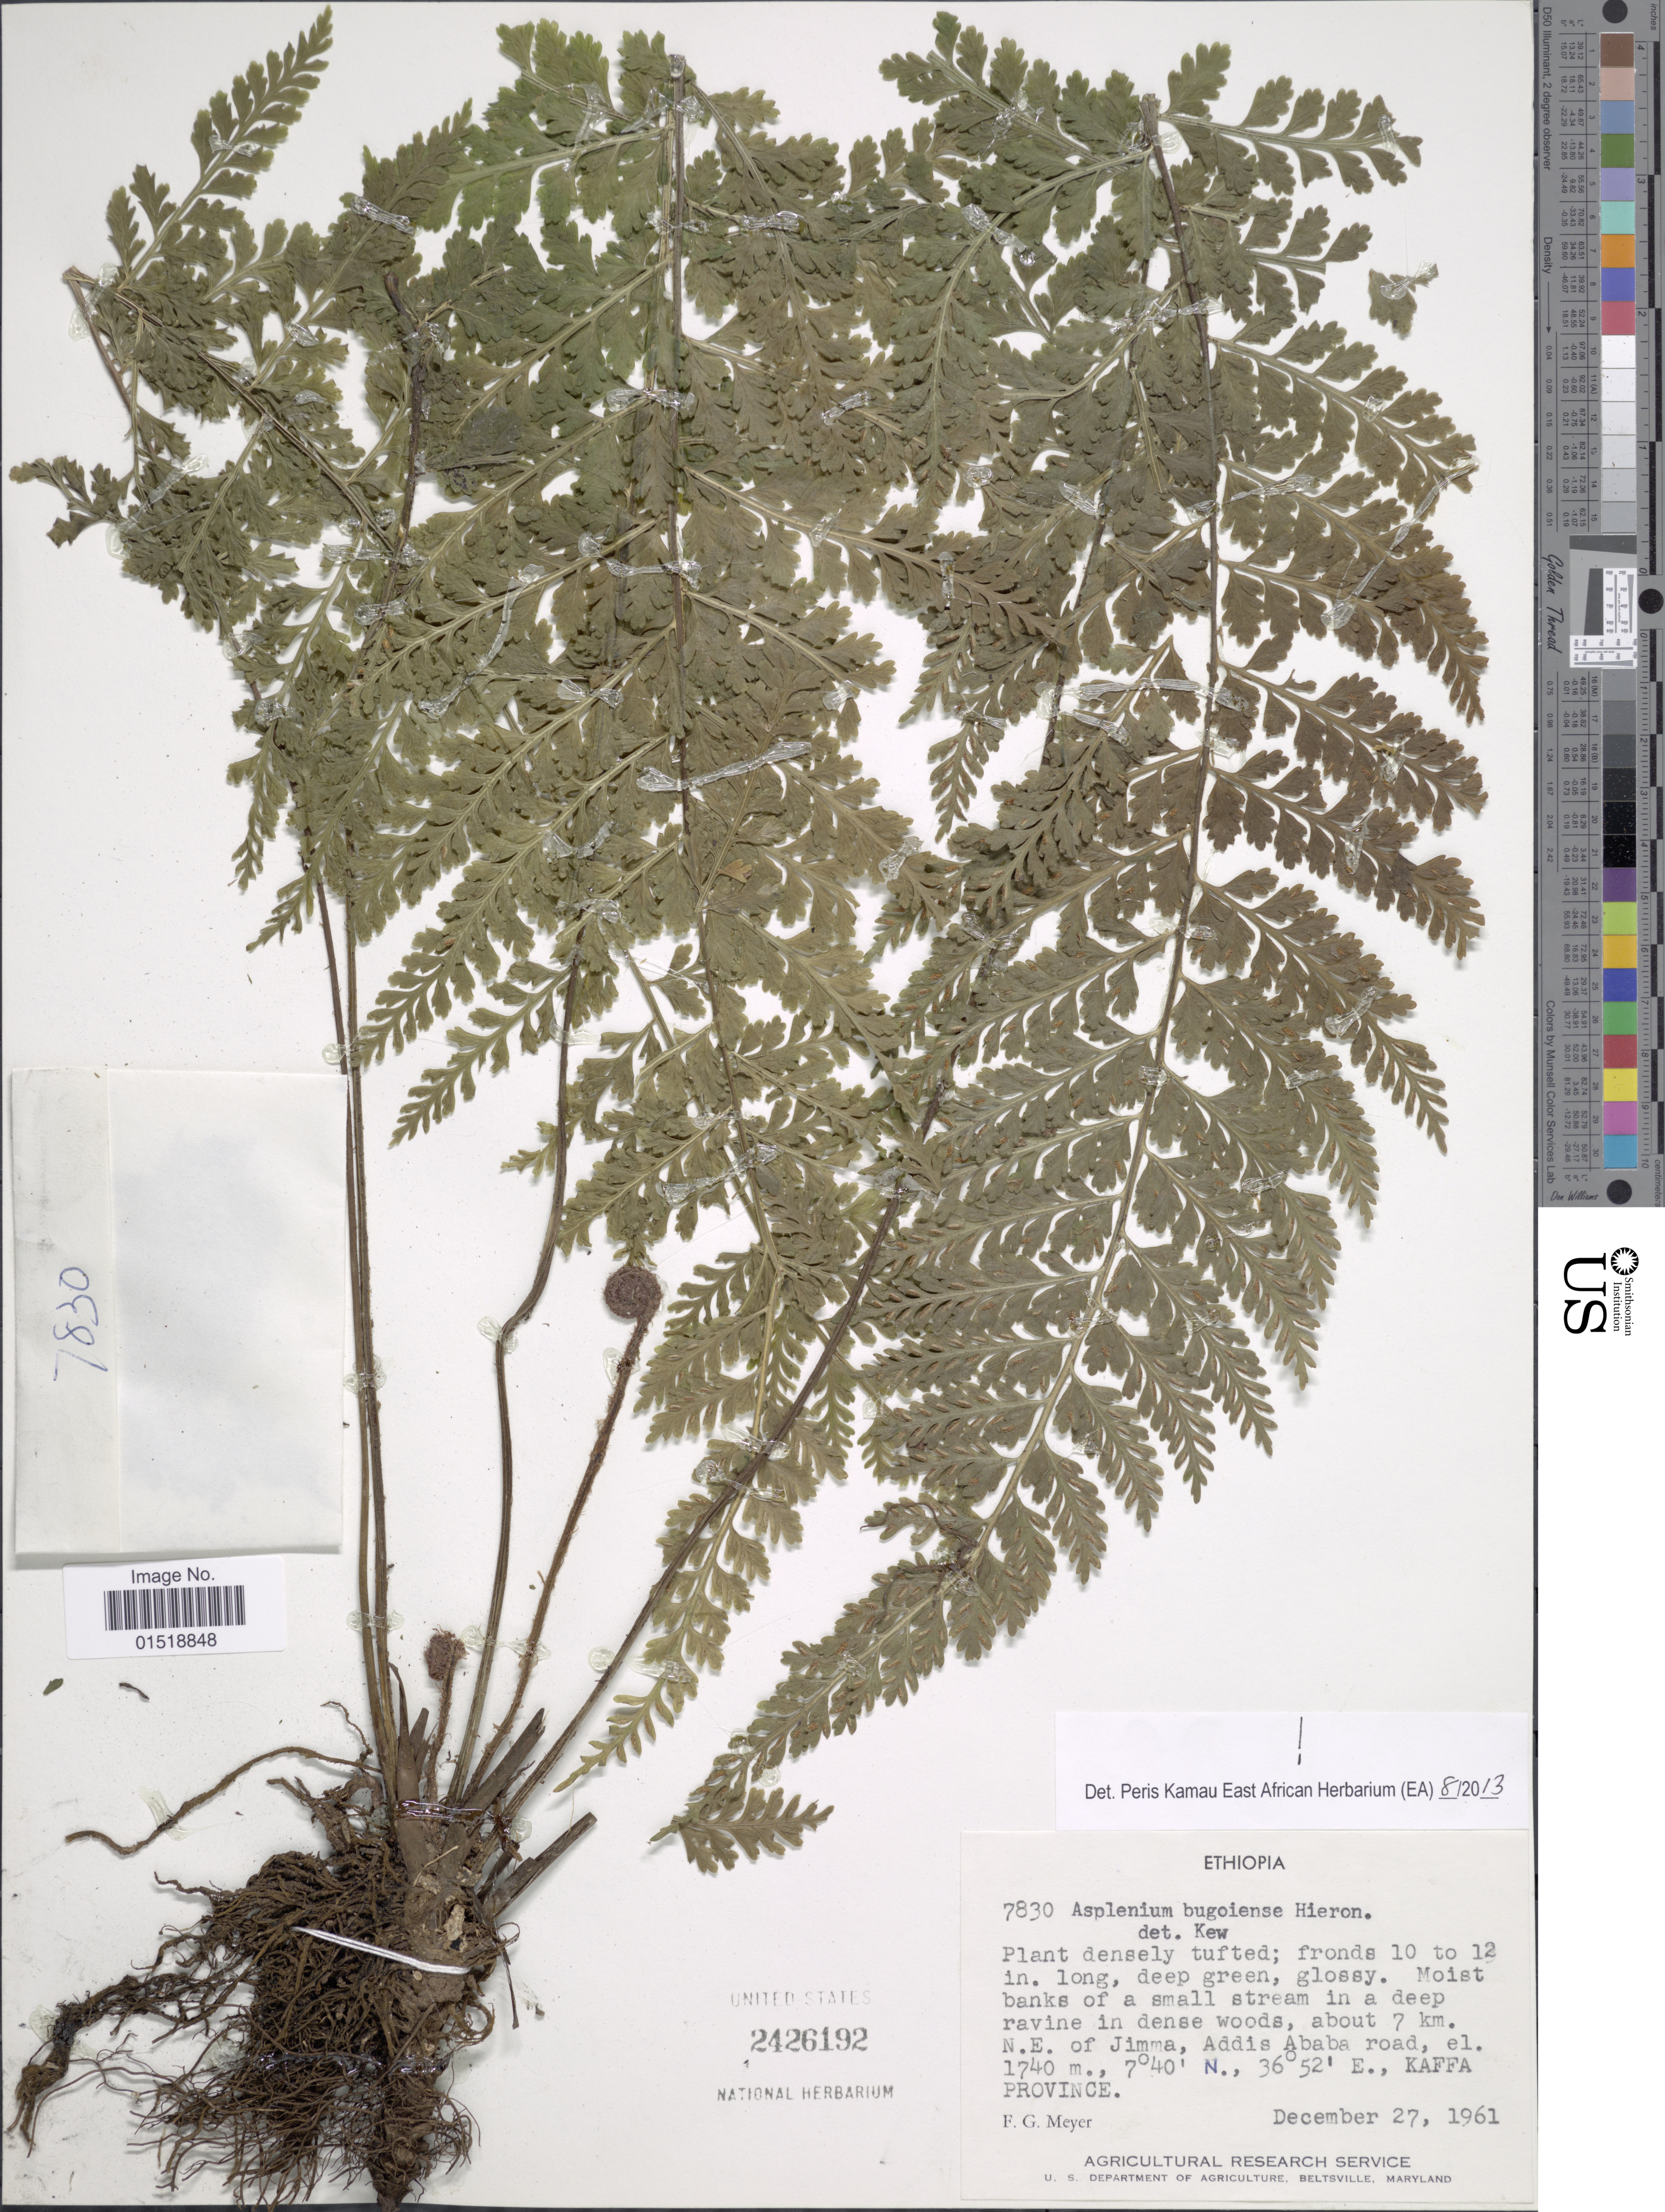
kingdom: Plantae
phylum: Tracheophyta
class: Polypodiopsida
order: Polypodiales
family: Aspleniaceae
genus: Asplenium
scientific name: Asplenium bugolense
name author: Hieron.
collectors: F. G. Meyer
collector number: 7830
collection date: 1961-12-27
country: Ethiopia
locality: About 7 km. N.E. of Jimma, Addis Ababa road, Kaffa Province.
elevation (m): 1740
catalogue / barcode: US 2426192